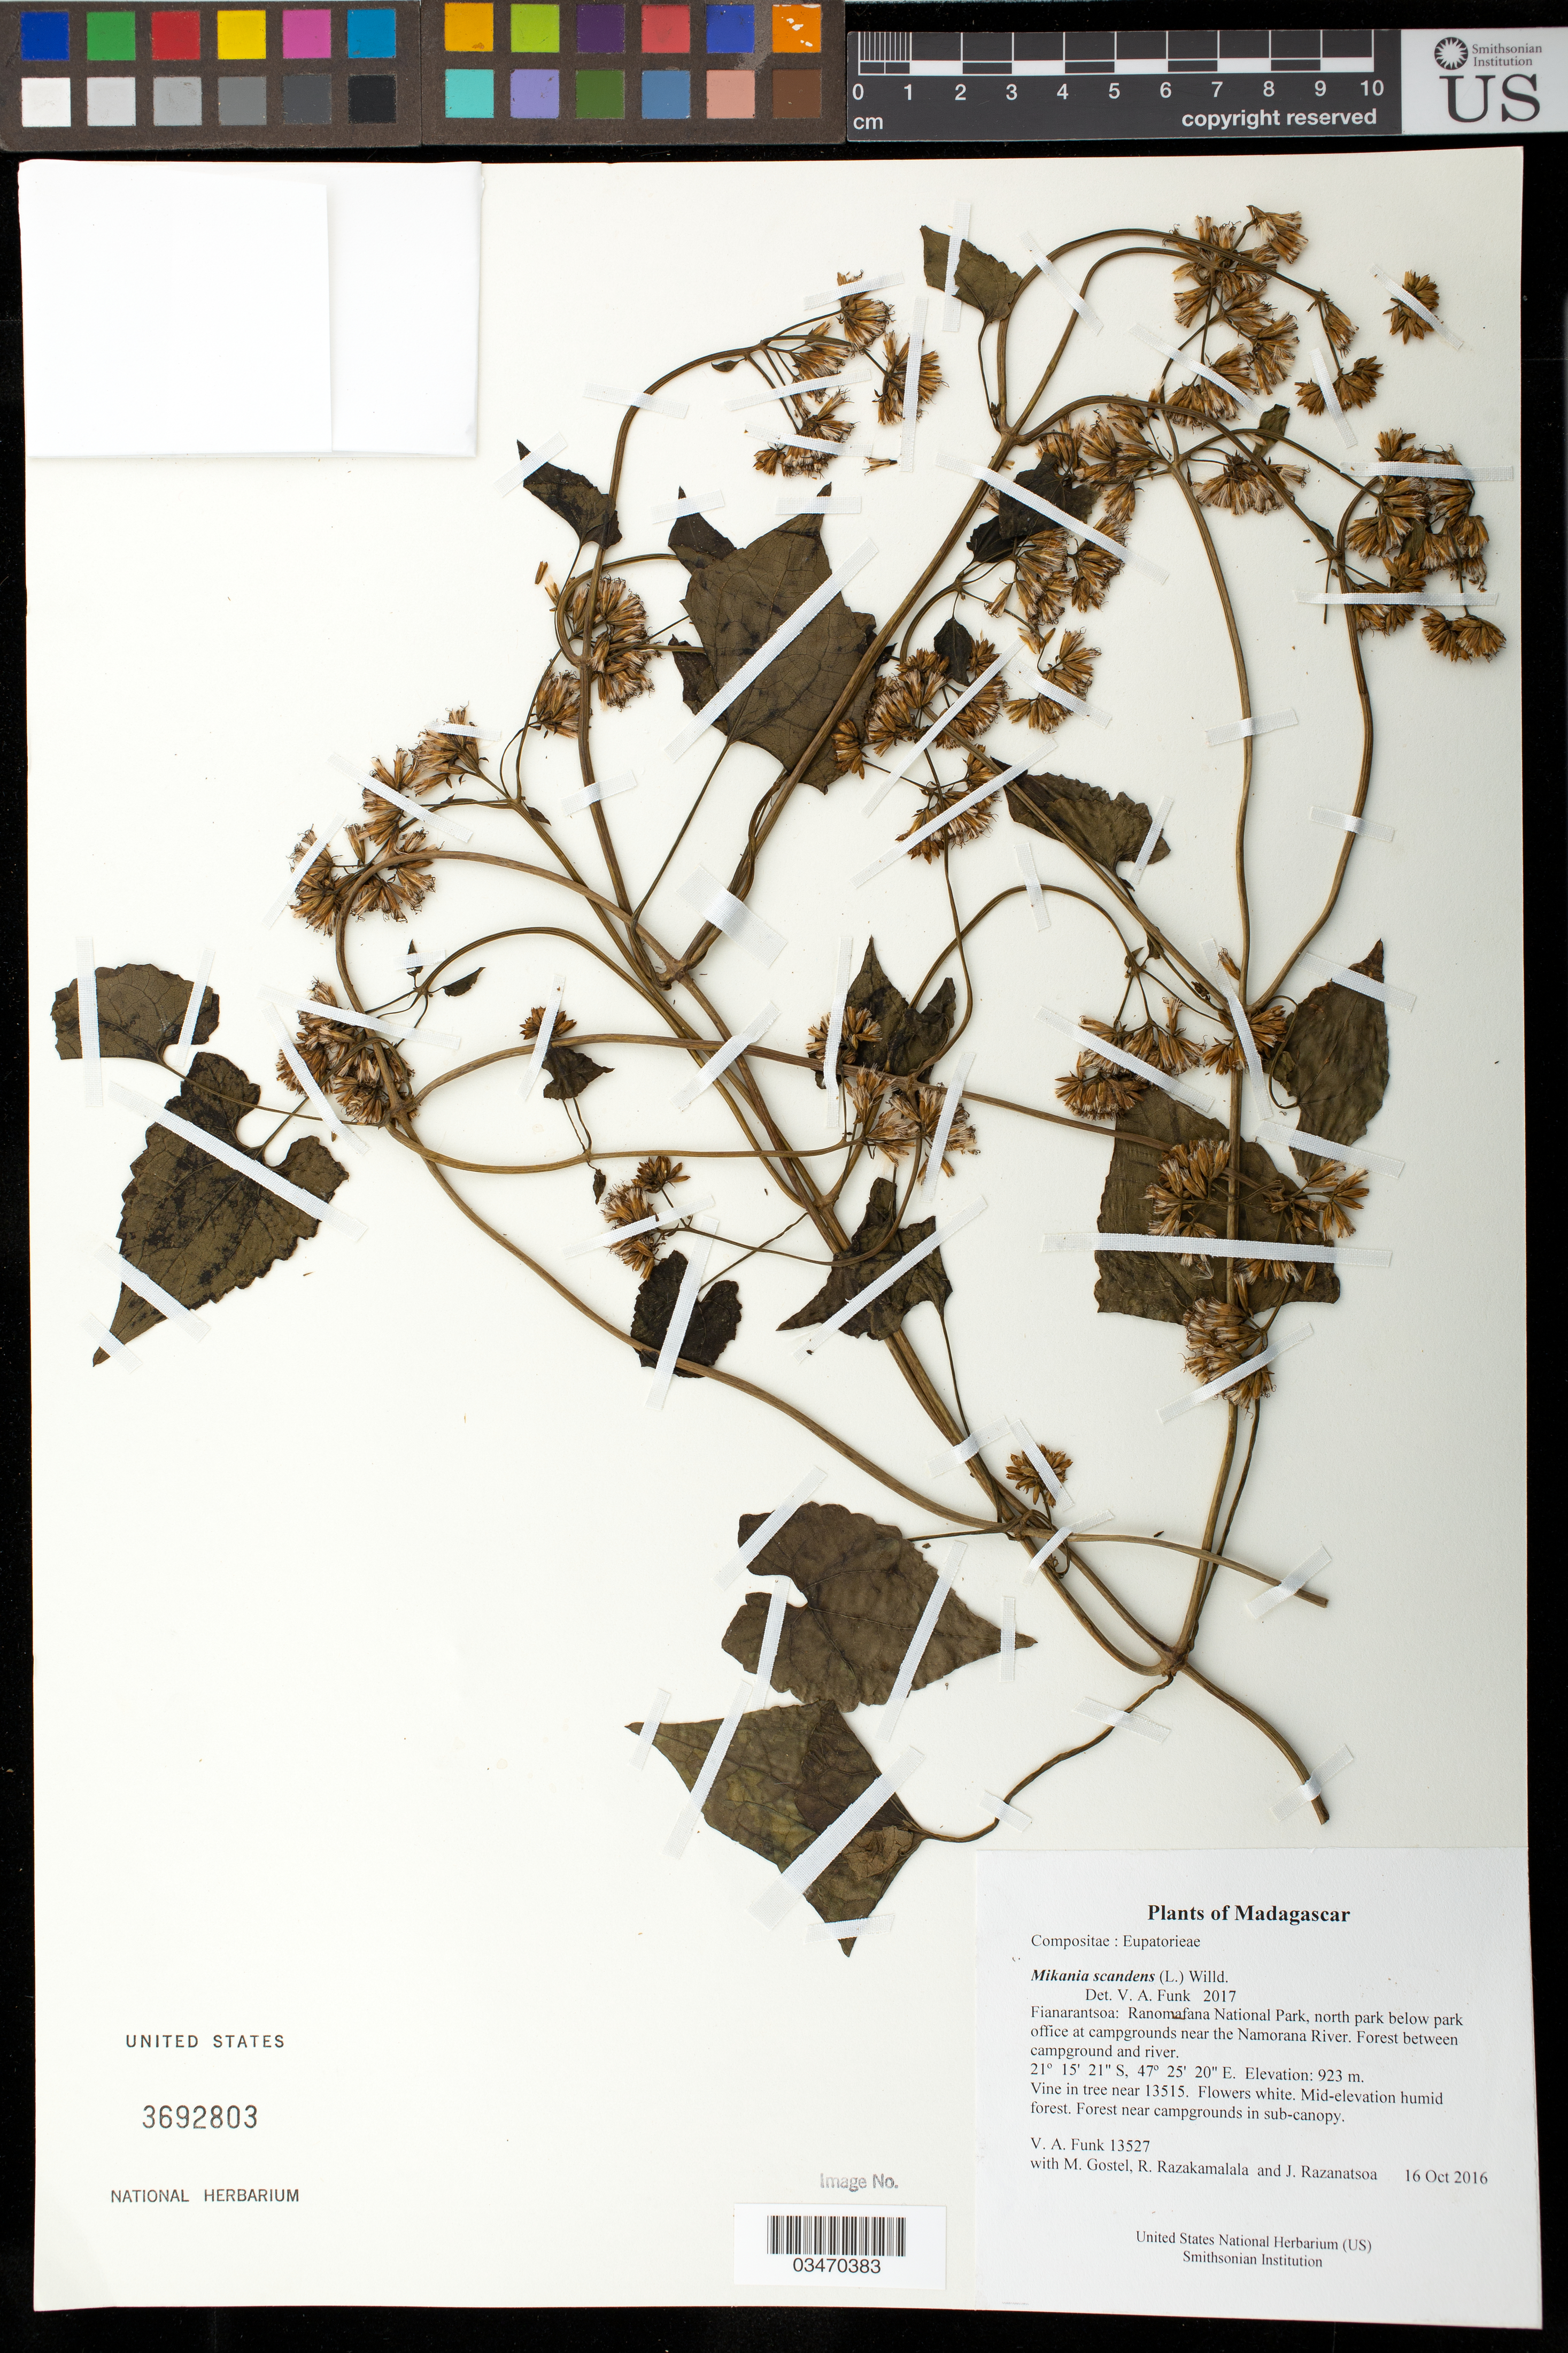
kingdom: Plantae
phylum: Tracheophyta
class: Magnoliopsida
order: Asterales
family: Asteraceae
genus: Mikania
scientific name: Mikania scandens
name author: (L.) Willd.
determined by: Funk, Vicki A., (BOT), Smithsonian Institution - National Museum of Natural History (UNITED STATES)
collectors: M. R. Gostel, R. Razakamalala & J. Razanatsoa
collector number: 13527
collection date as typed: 16 Oct 2016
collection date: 2016-10-16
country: Madagascar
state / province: Vatovavy Fitovinany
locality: Ranomafana National Park, north park below park office at campgrounds near the Namorana River. Forest between campground and river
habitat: Mid-elevation humid forest. Forest near campgrounds in sub-canopy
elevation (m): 923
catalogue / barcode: US 3692803